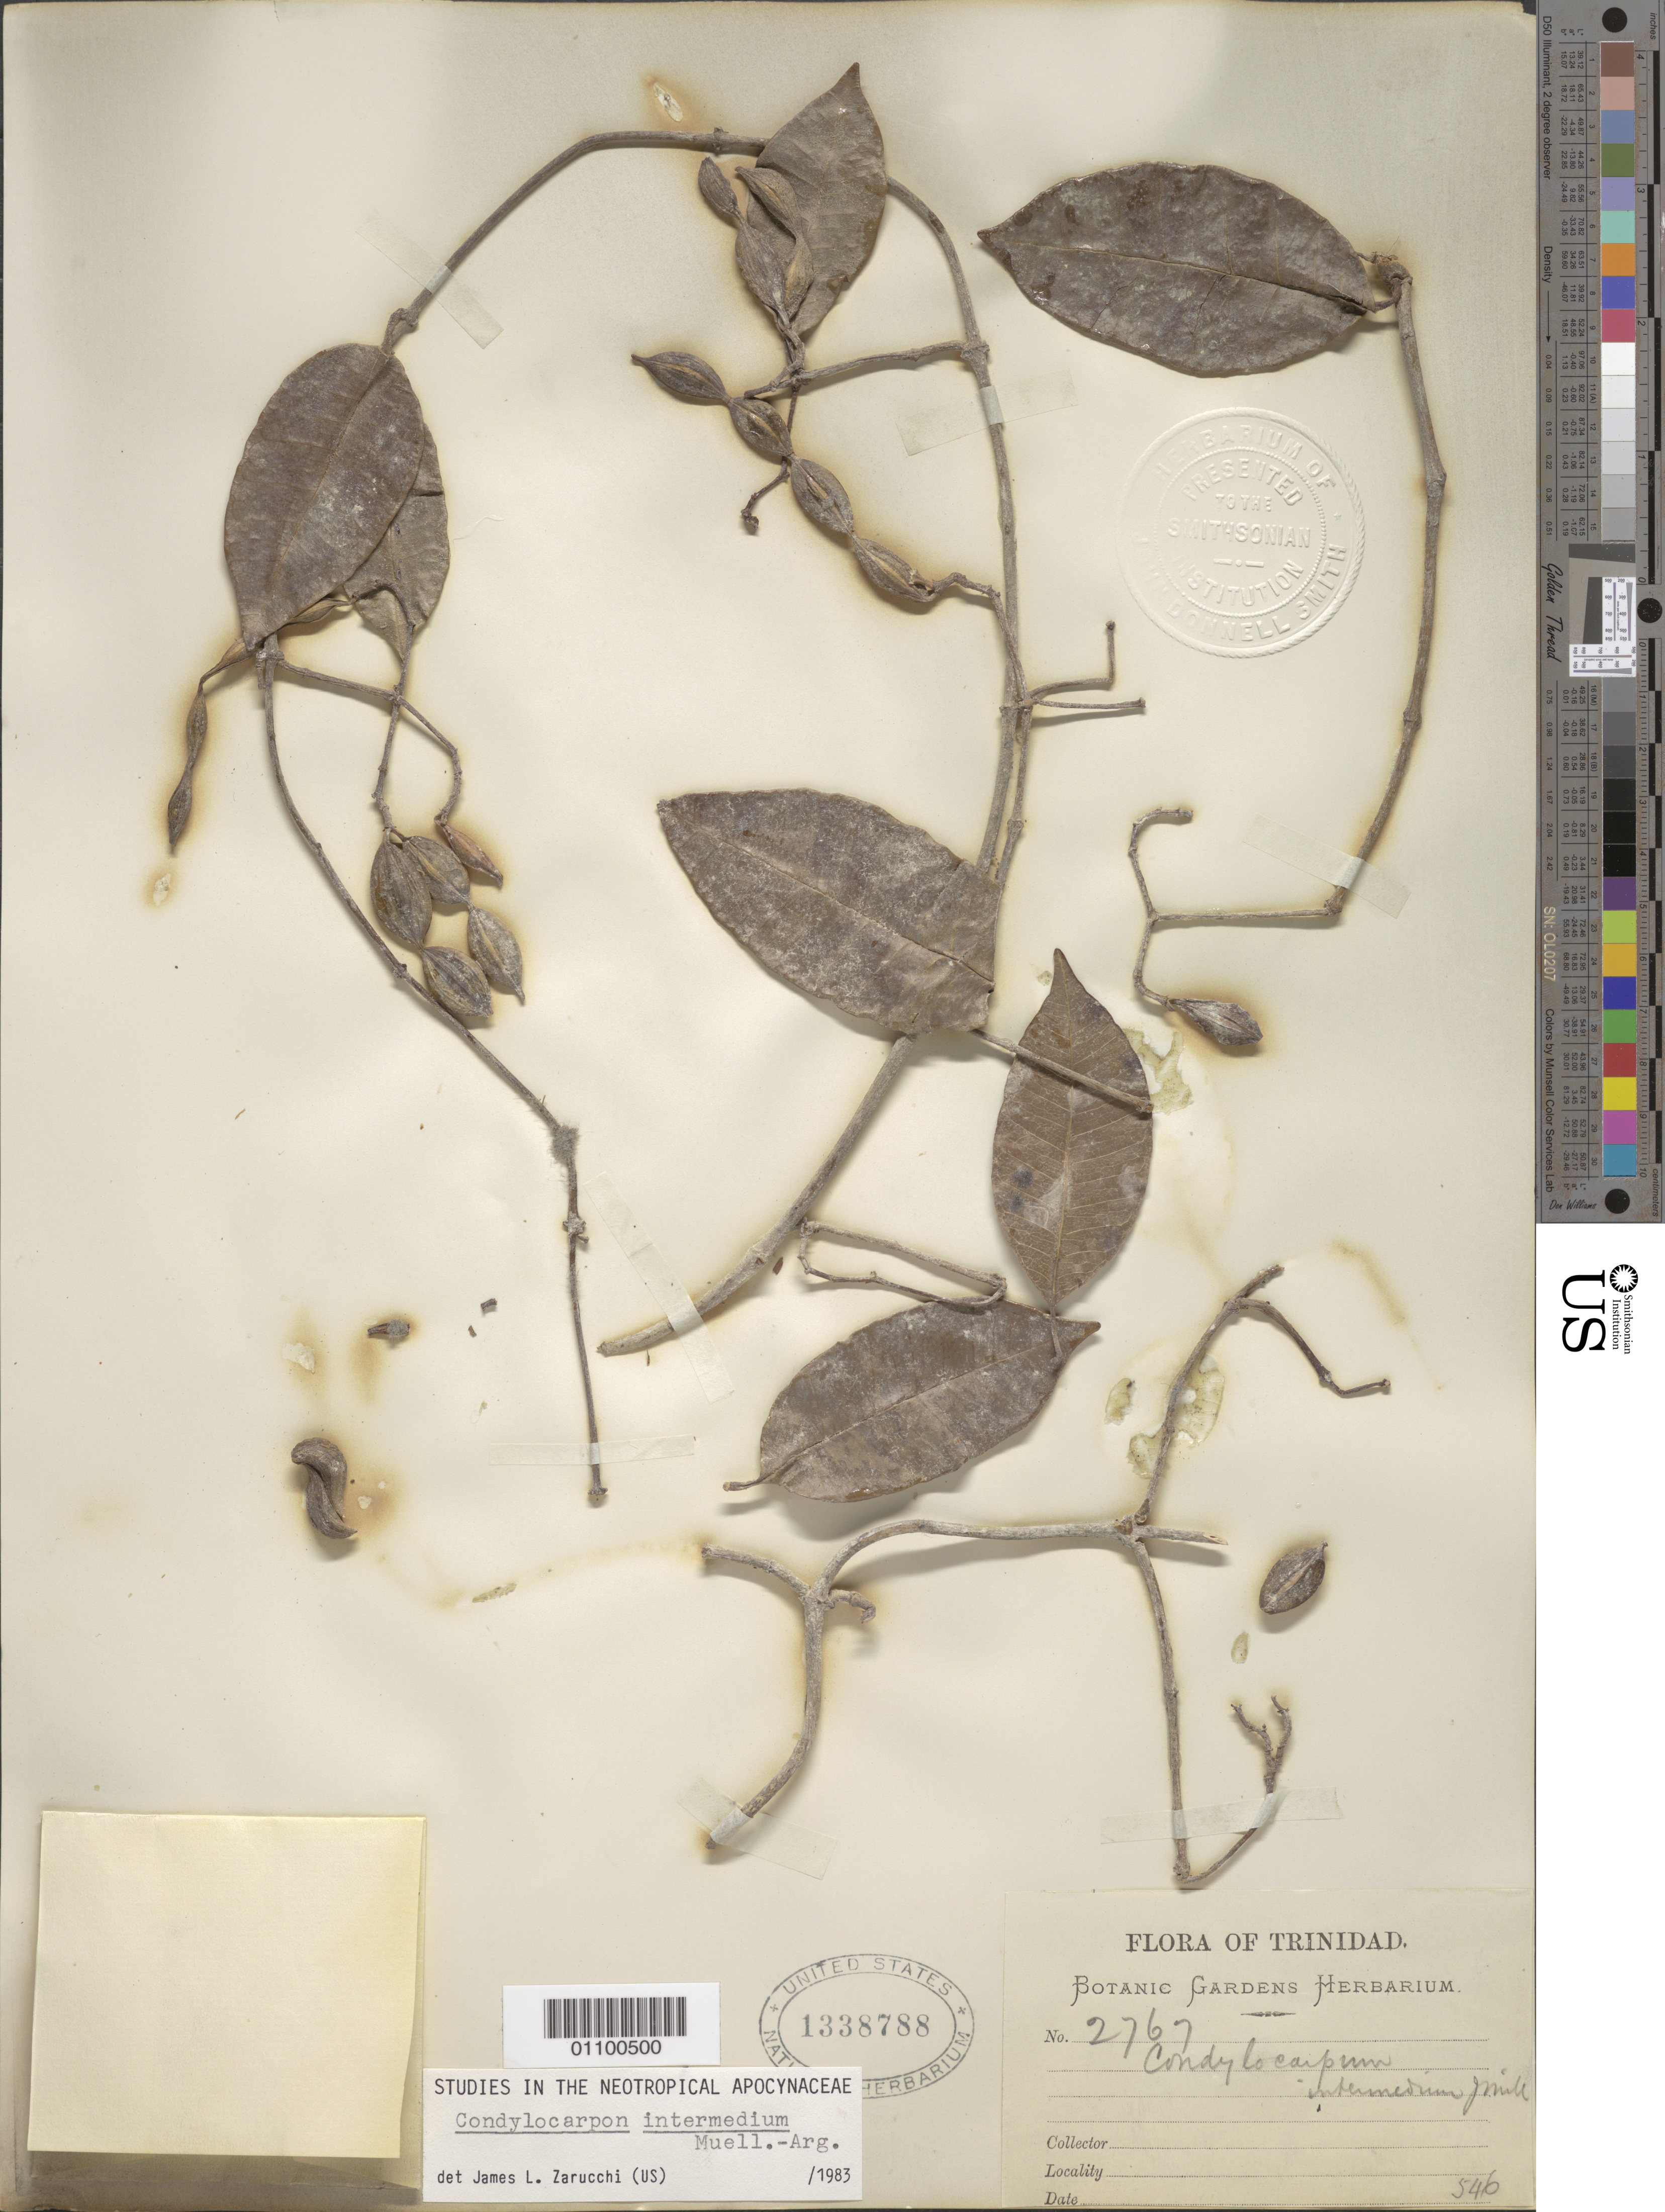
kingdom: Plantae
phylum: Tracheophyta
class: Magnoliopsida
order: Gentianales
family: Apocynaceae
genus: Condylocarpon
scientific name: Condylocarpon intermedium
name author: Müll. Arg.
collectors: Botanic Gardens Herbarium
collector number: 2767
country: Trinidad and Tobago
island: Trinidad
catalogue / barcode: US 1338788